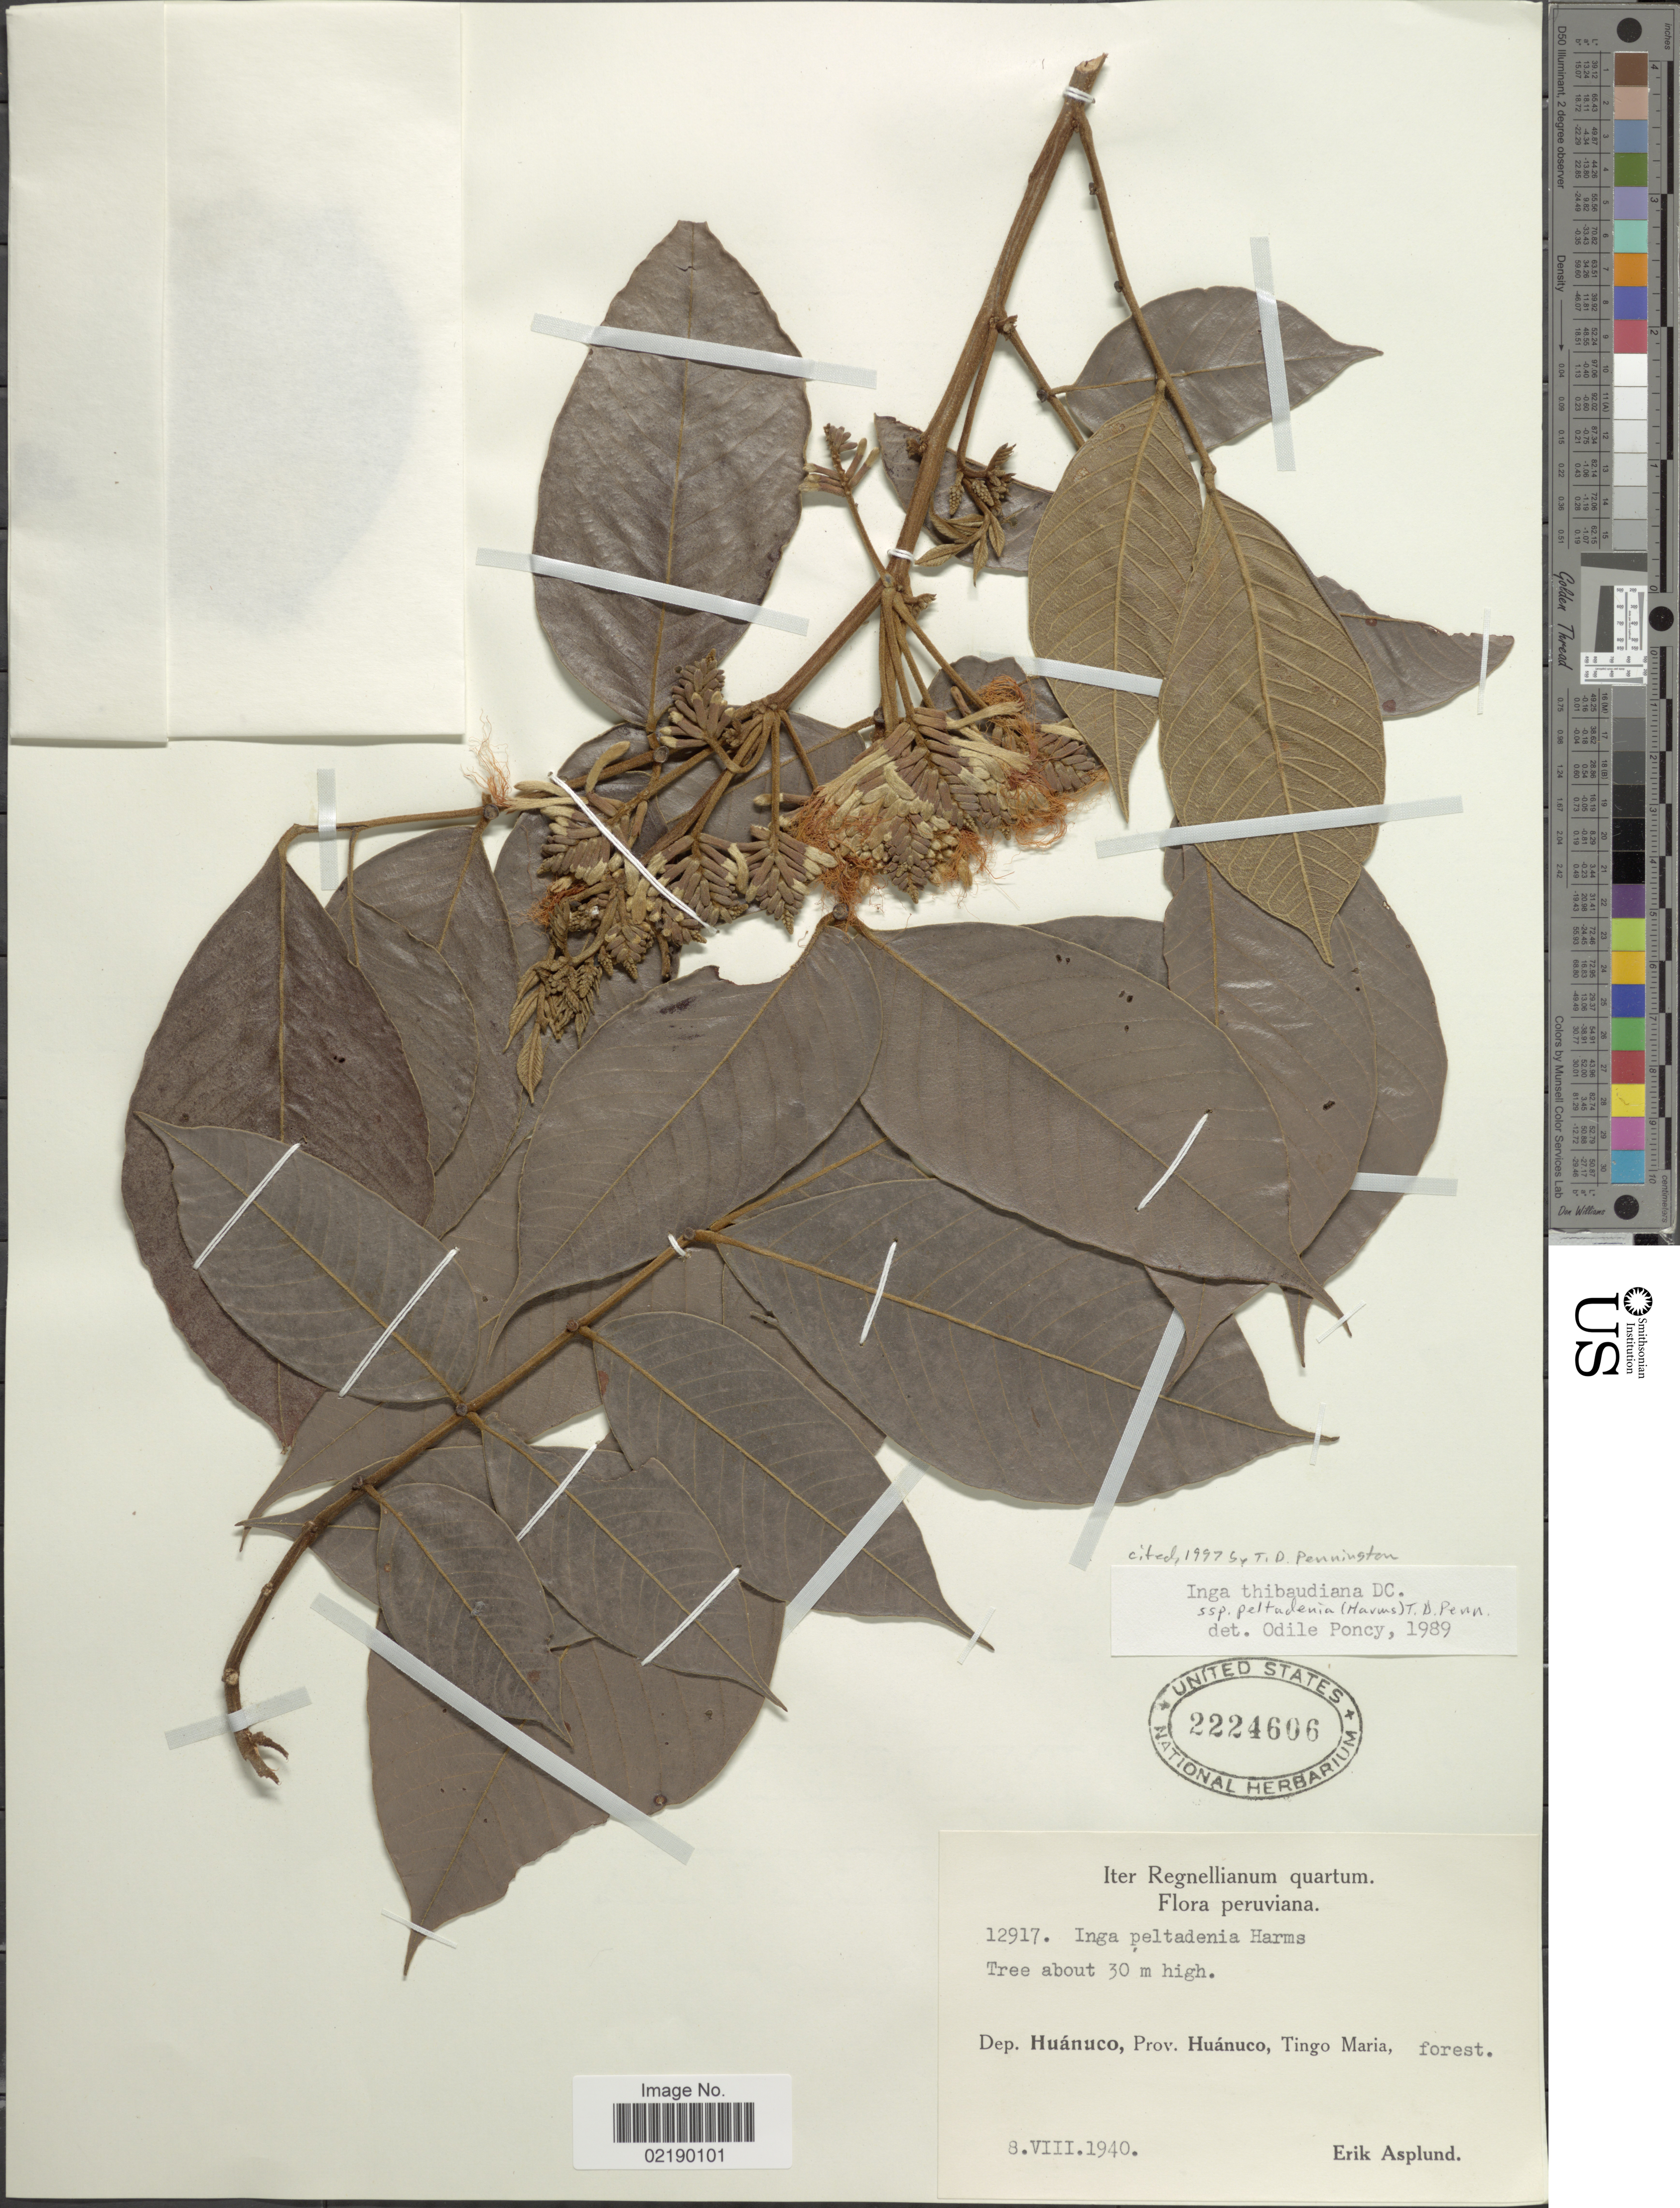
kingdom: Plantae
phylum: Tracheophyta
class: Magnoliopsida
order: Fabales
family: Fabaceae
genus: Inga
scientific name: Inga thibaudiana subsp. peltadenia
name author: (Harms) T.D. Penn.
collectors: E. Asplund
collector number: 12917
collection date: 1940-08-08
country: Peru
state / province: Huánuco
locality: Prov. Huanuco, Tingo Maria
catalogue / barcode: US 2224606